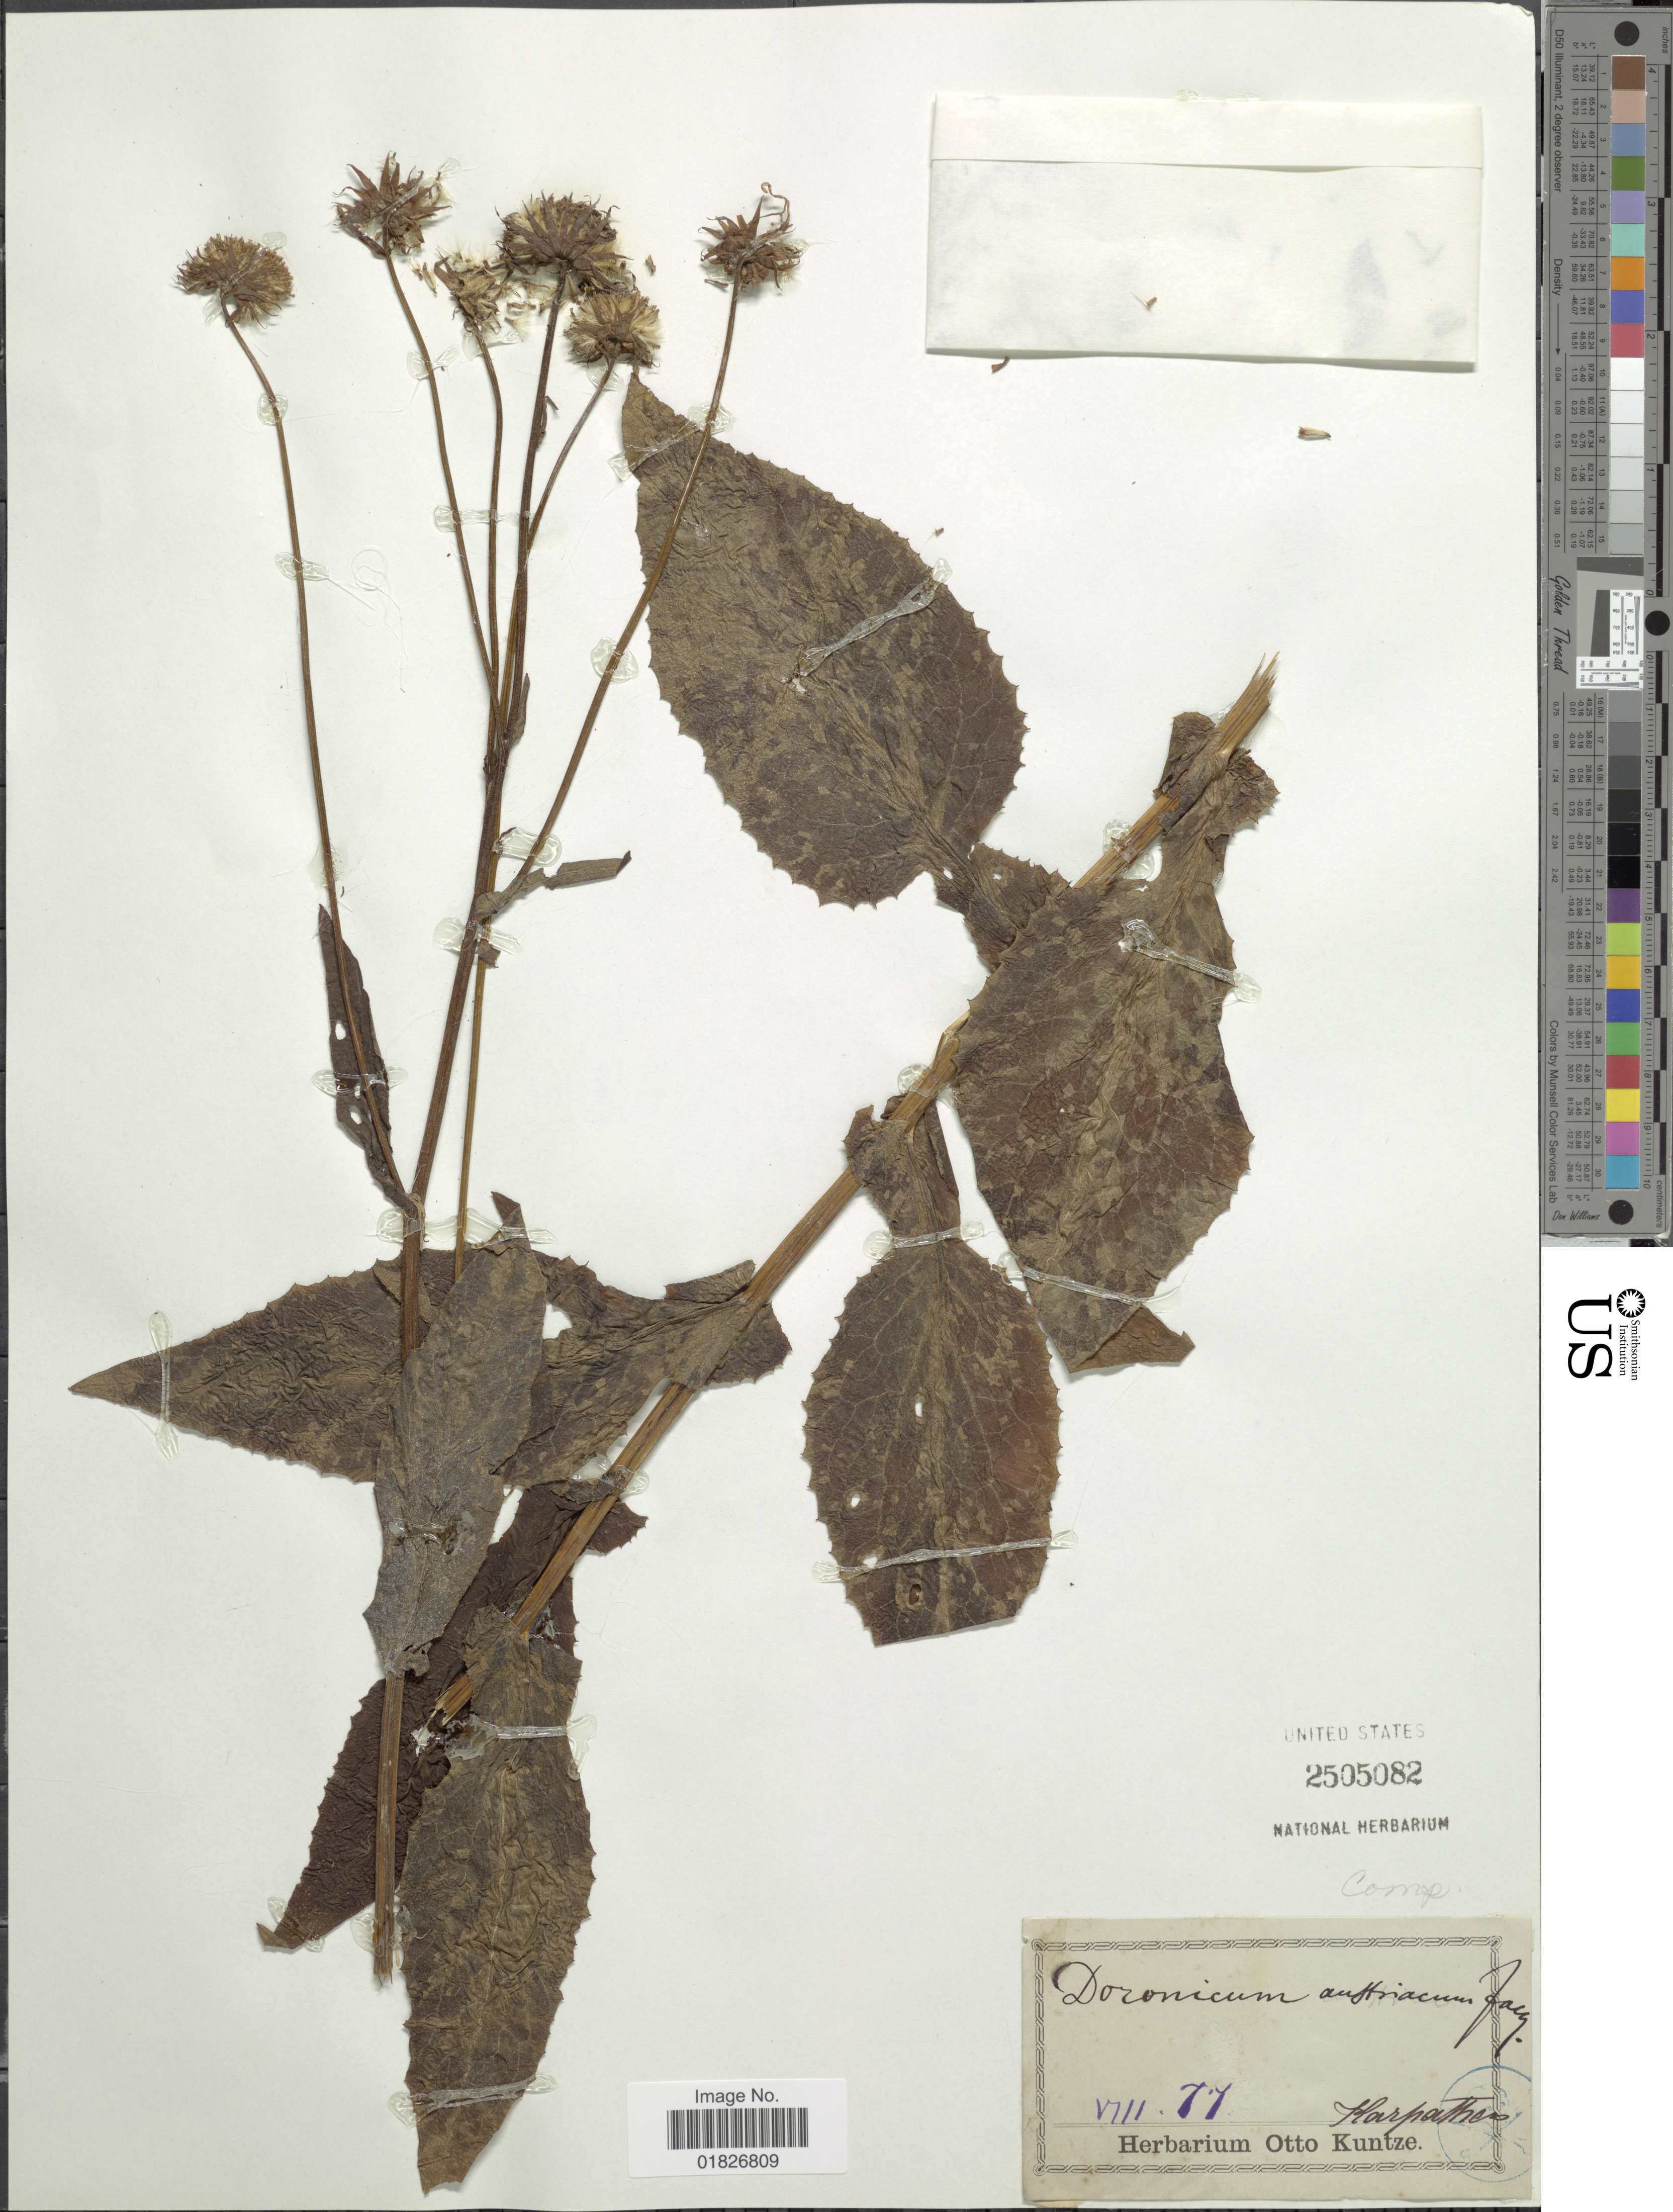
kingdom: Plantae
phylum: Tracheophyta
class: Magnoliopsida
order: Asterales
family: Asteraceae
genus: Doronicum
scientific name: Doronicum austriacum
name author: Jacq.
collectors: Karpathen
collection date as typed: Transcribed d/m/y: /8/77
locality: Karpathen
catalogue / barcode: US 2505082